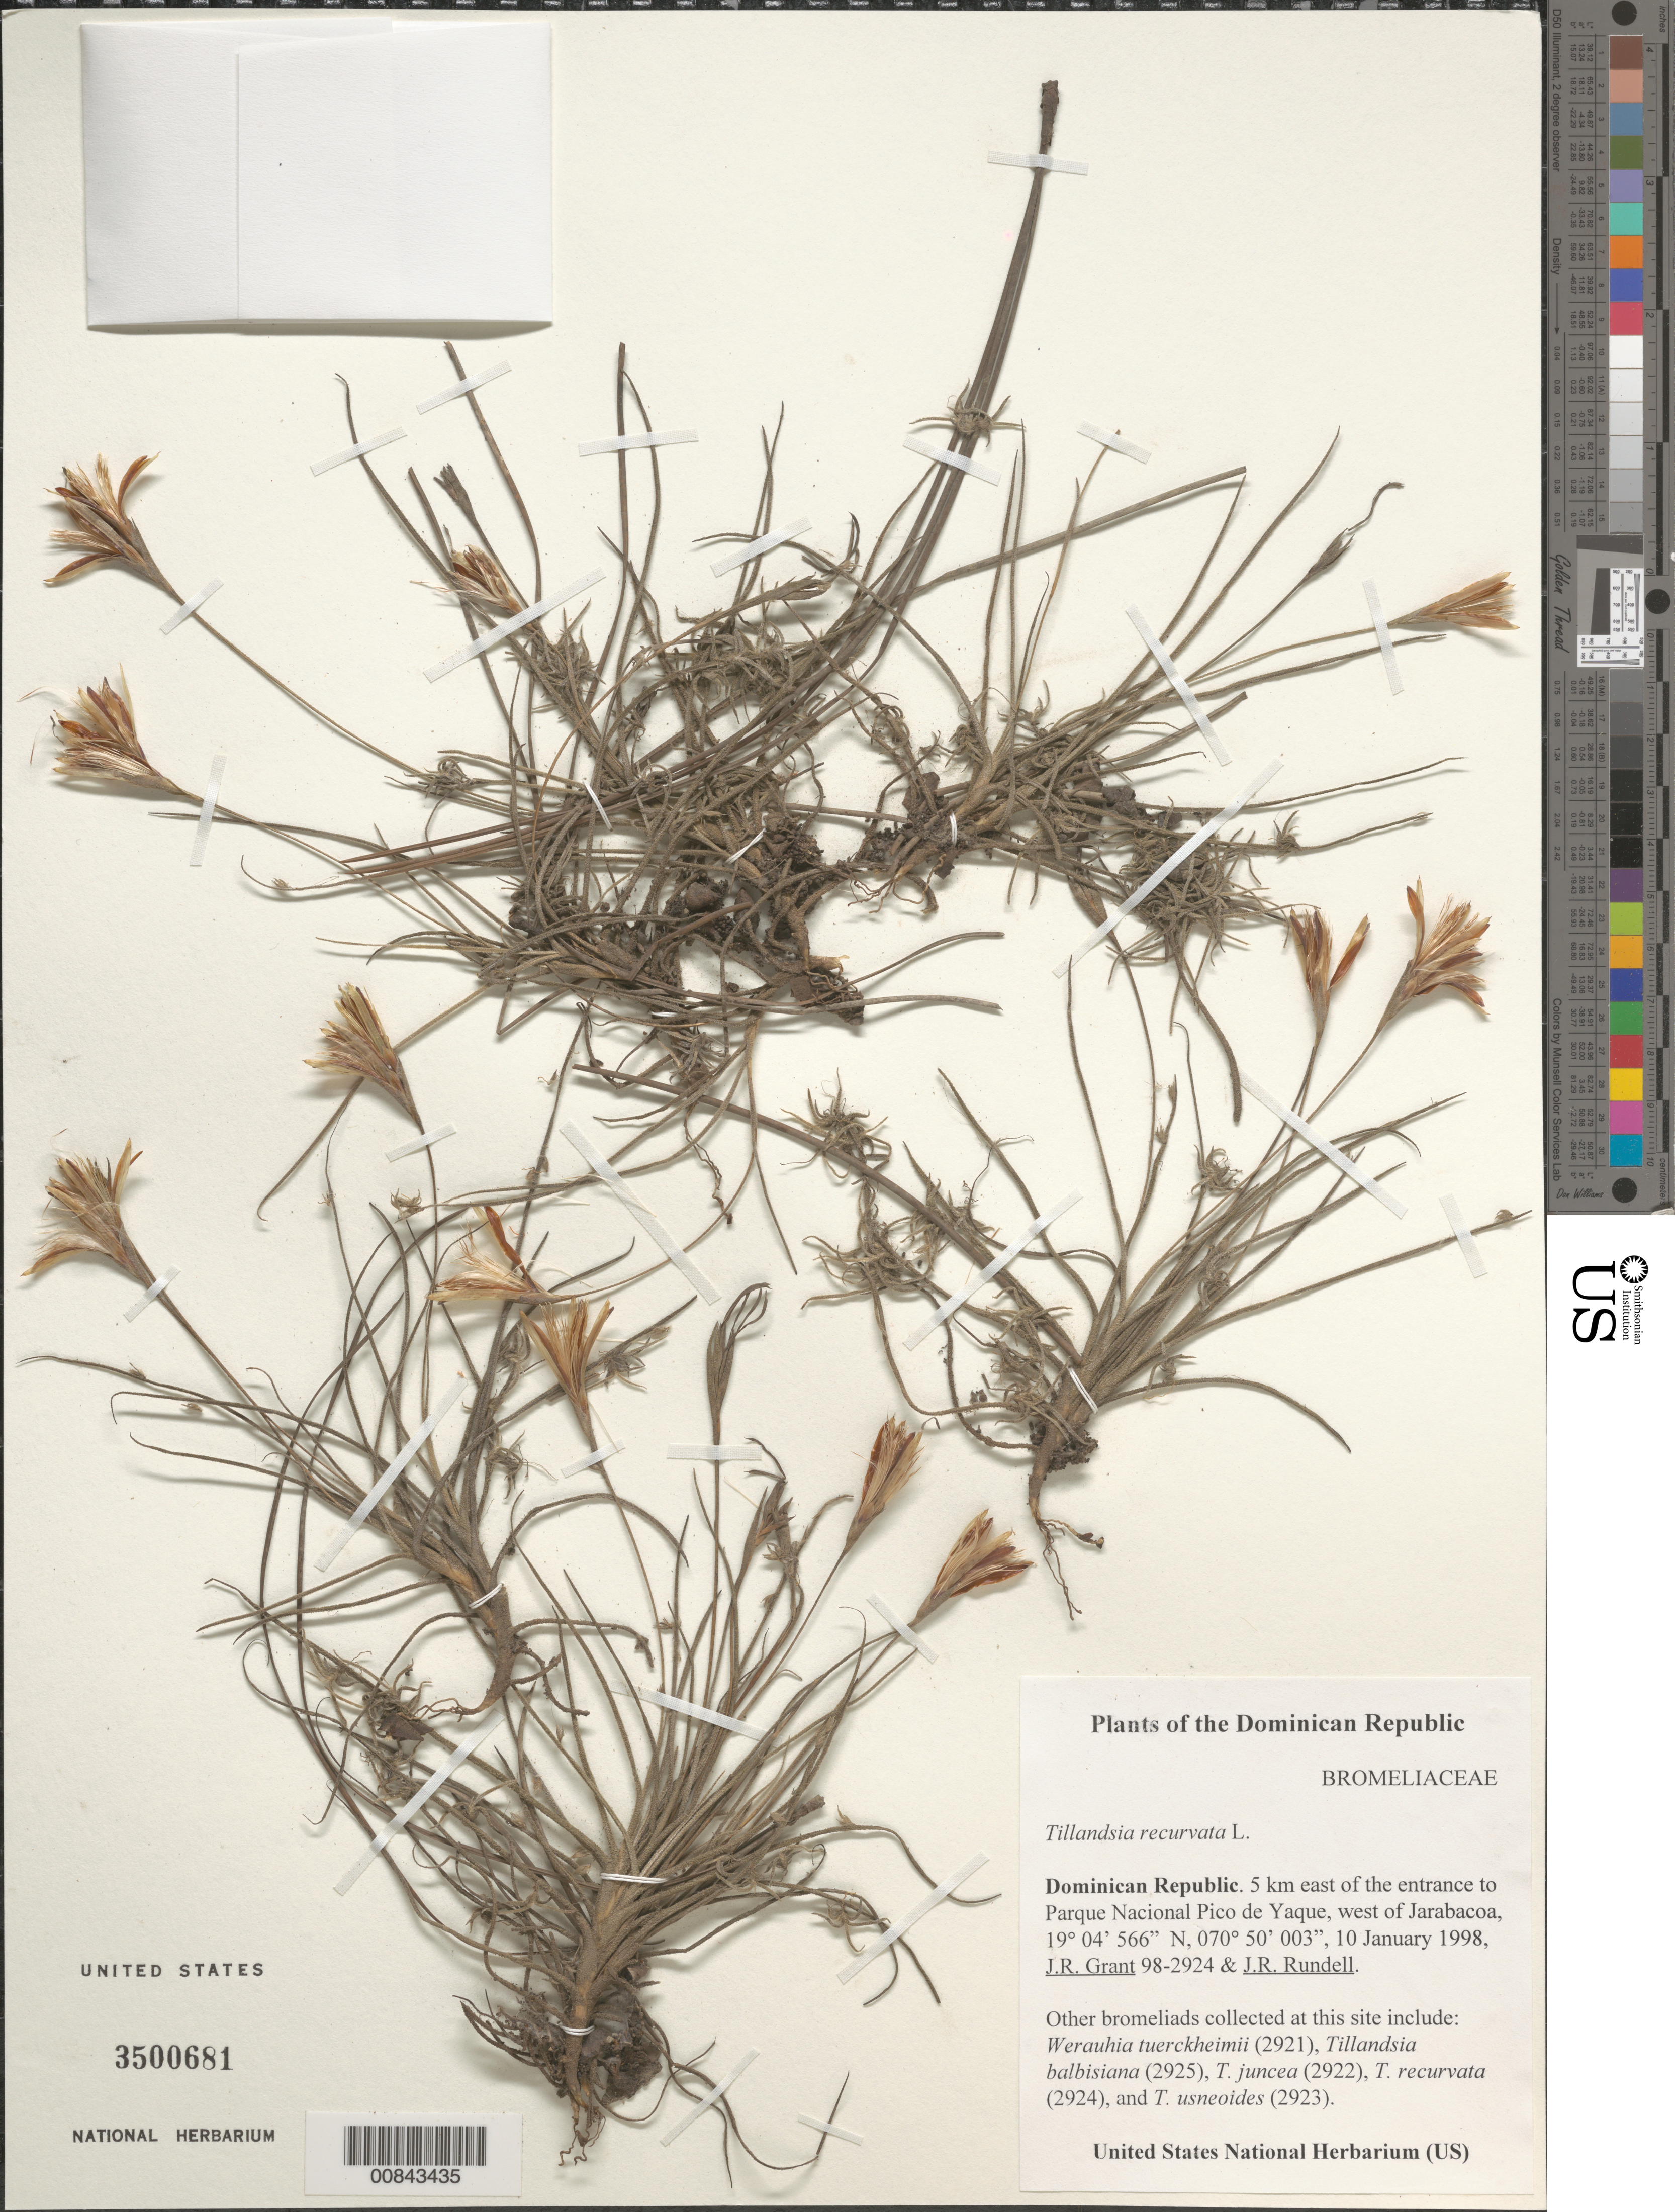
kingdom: Plantae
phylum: Tracheophyta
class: Liliopsida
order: Poales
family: Bromeliaceae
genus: Tillandsia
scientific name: Tillandsia recurvata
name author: L.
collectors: J. R. Grant & J. R. Rundell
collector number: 982924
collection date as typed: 10 Jan 1998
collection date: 1998-01-10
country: Dominican Republic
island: Hispaniola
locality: Parque Nacional Pico de Yaque, 5 km east of entrance to, W of Jarabacoa.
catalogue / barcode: US 3500681